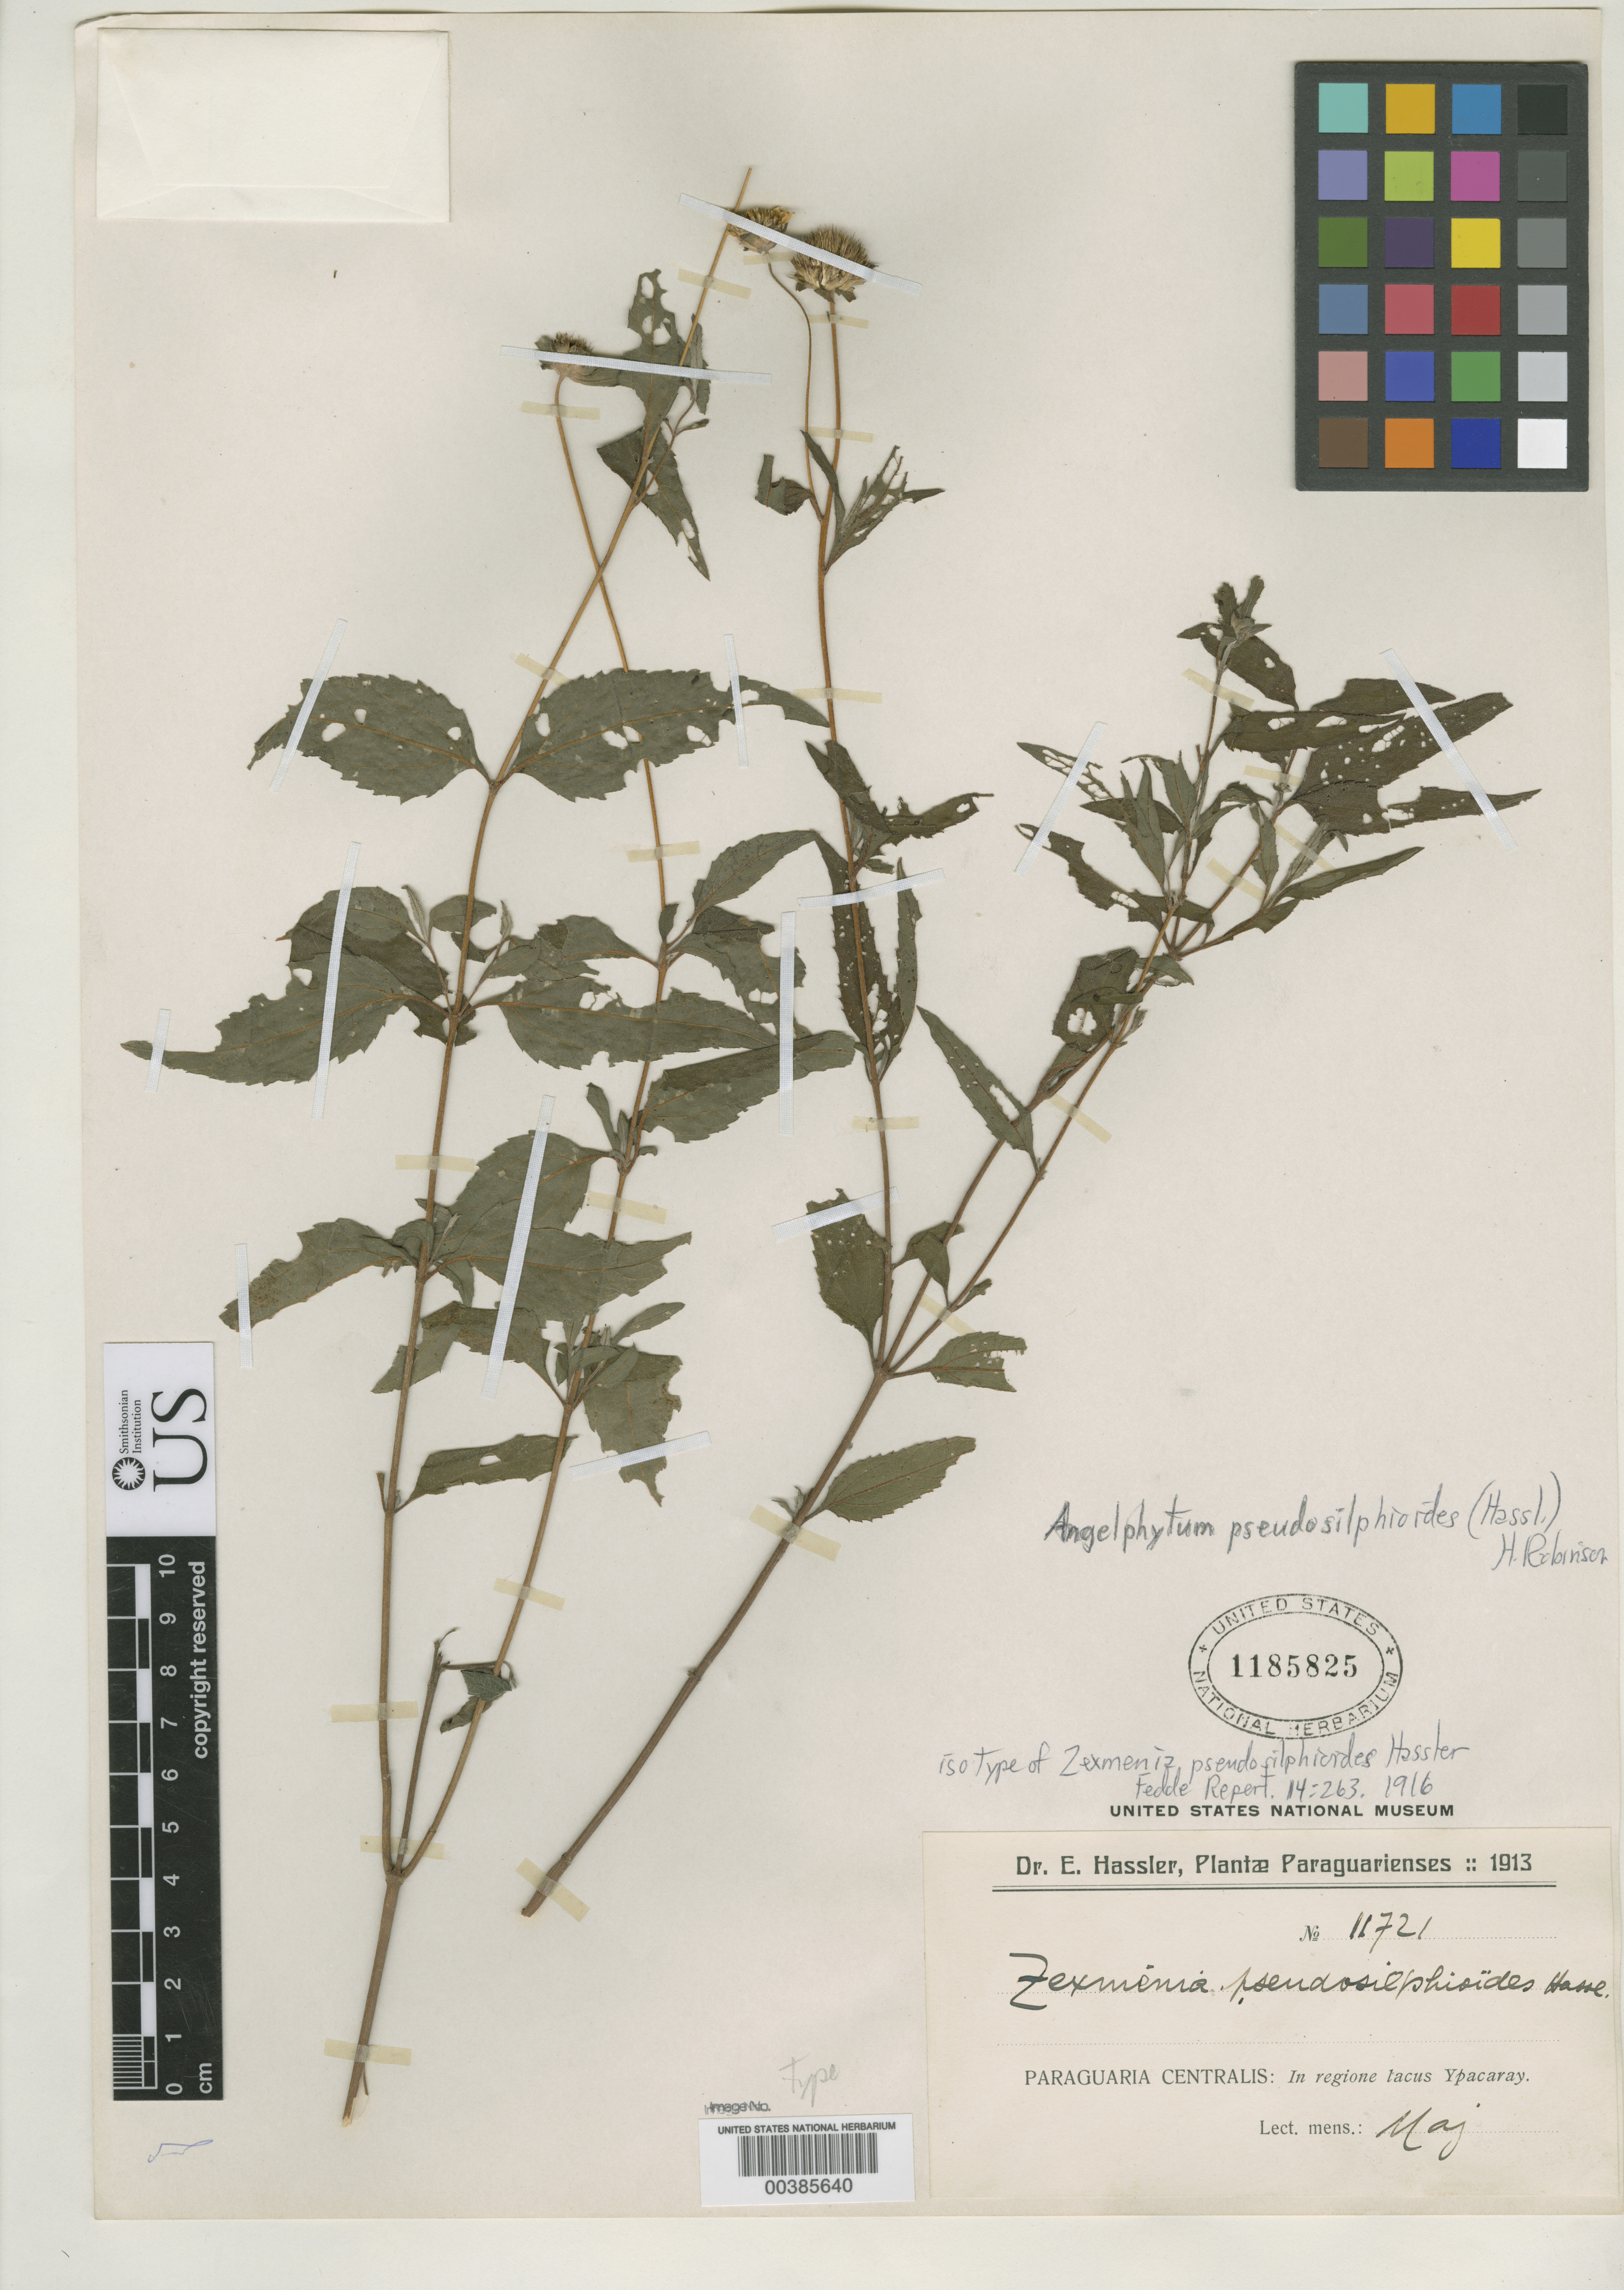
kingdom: Plantae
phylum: Tracheophyta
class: Magnoliopsida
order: Asterales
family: Asteraceae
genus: Zexmenia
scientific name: Zexmenia pseudosilphioides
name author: Hassl.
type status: Isotype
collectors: E. Hassler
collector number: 11721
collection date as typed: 1913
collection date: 1913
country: Paraguay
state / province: Central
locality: Near Ypacaray.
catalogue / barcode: US 1185825